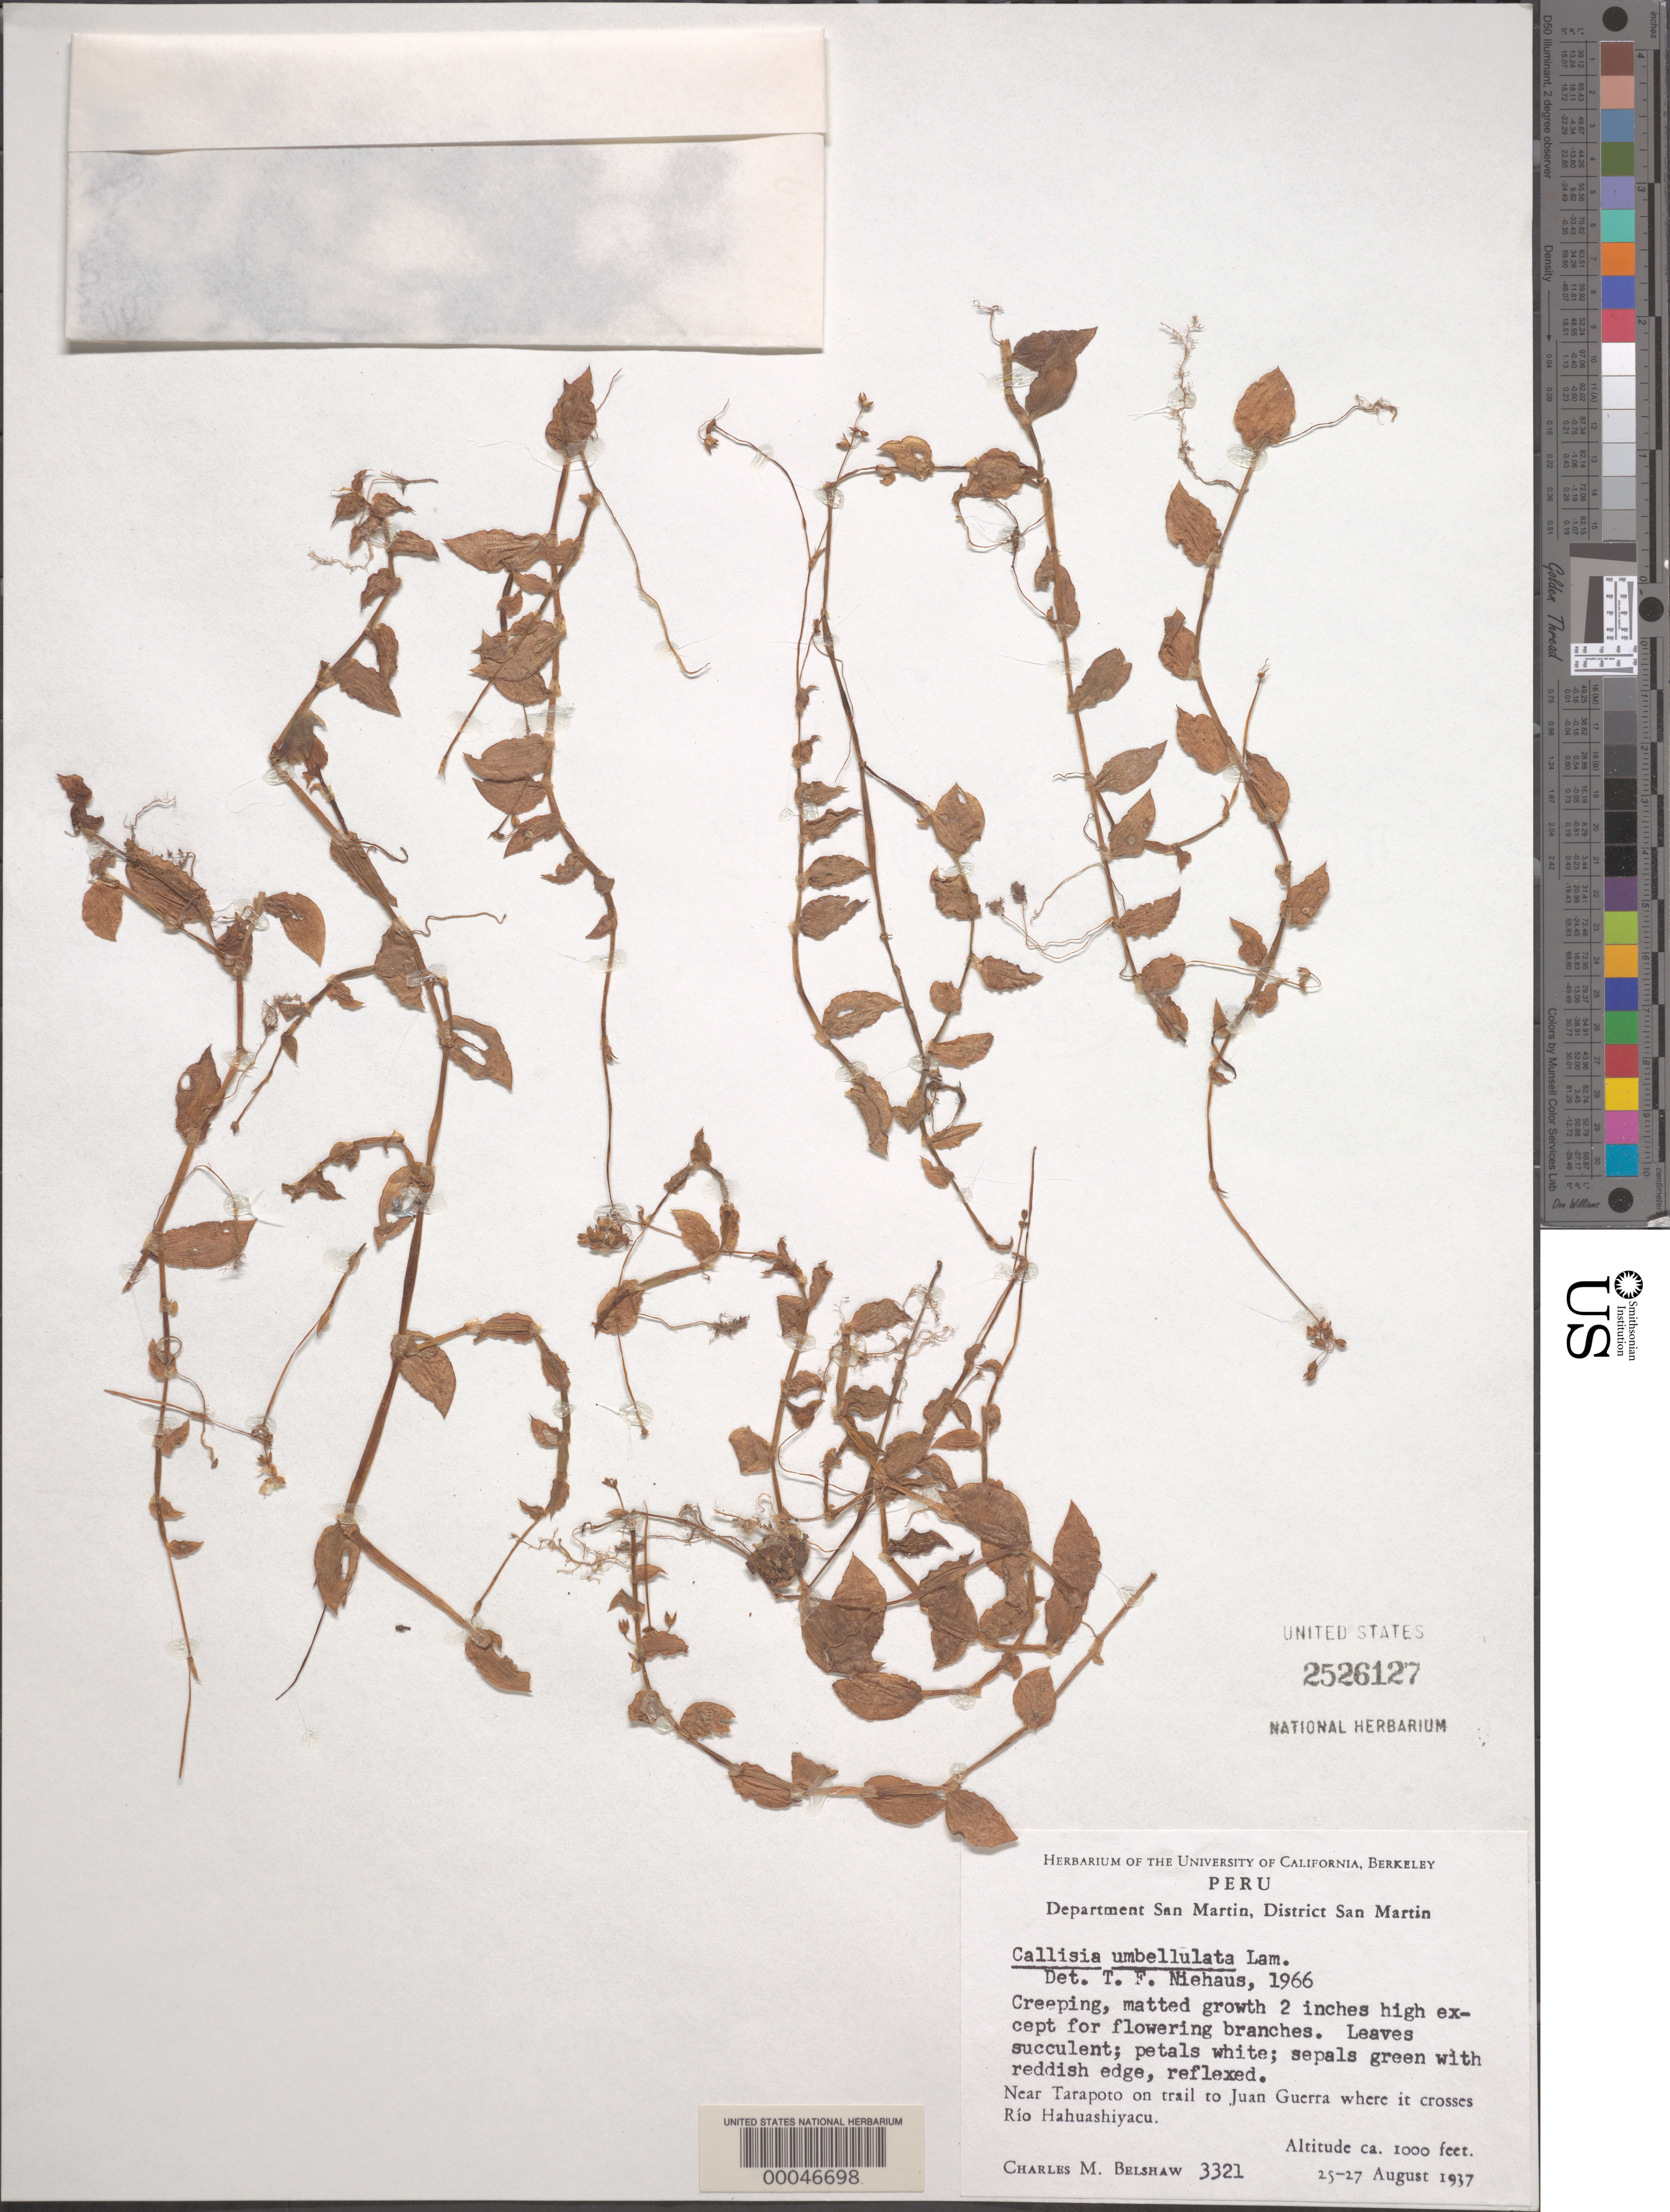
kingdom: Plantae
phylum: Tracheophyta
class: Liliopsida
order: Commelinales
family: Commelinaceae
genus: Callisia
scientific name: Callisia cordifolia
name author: (Sw.) E.S. Anderson & Woodson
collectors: C. Shaw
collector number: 3321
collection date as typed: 25 Aug 1937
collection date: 1937-08-25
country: Peru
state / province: San Martín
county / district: San Martín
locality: Near tarapoto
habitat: Trailside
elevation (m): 305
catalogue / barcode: US 2526127